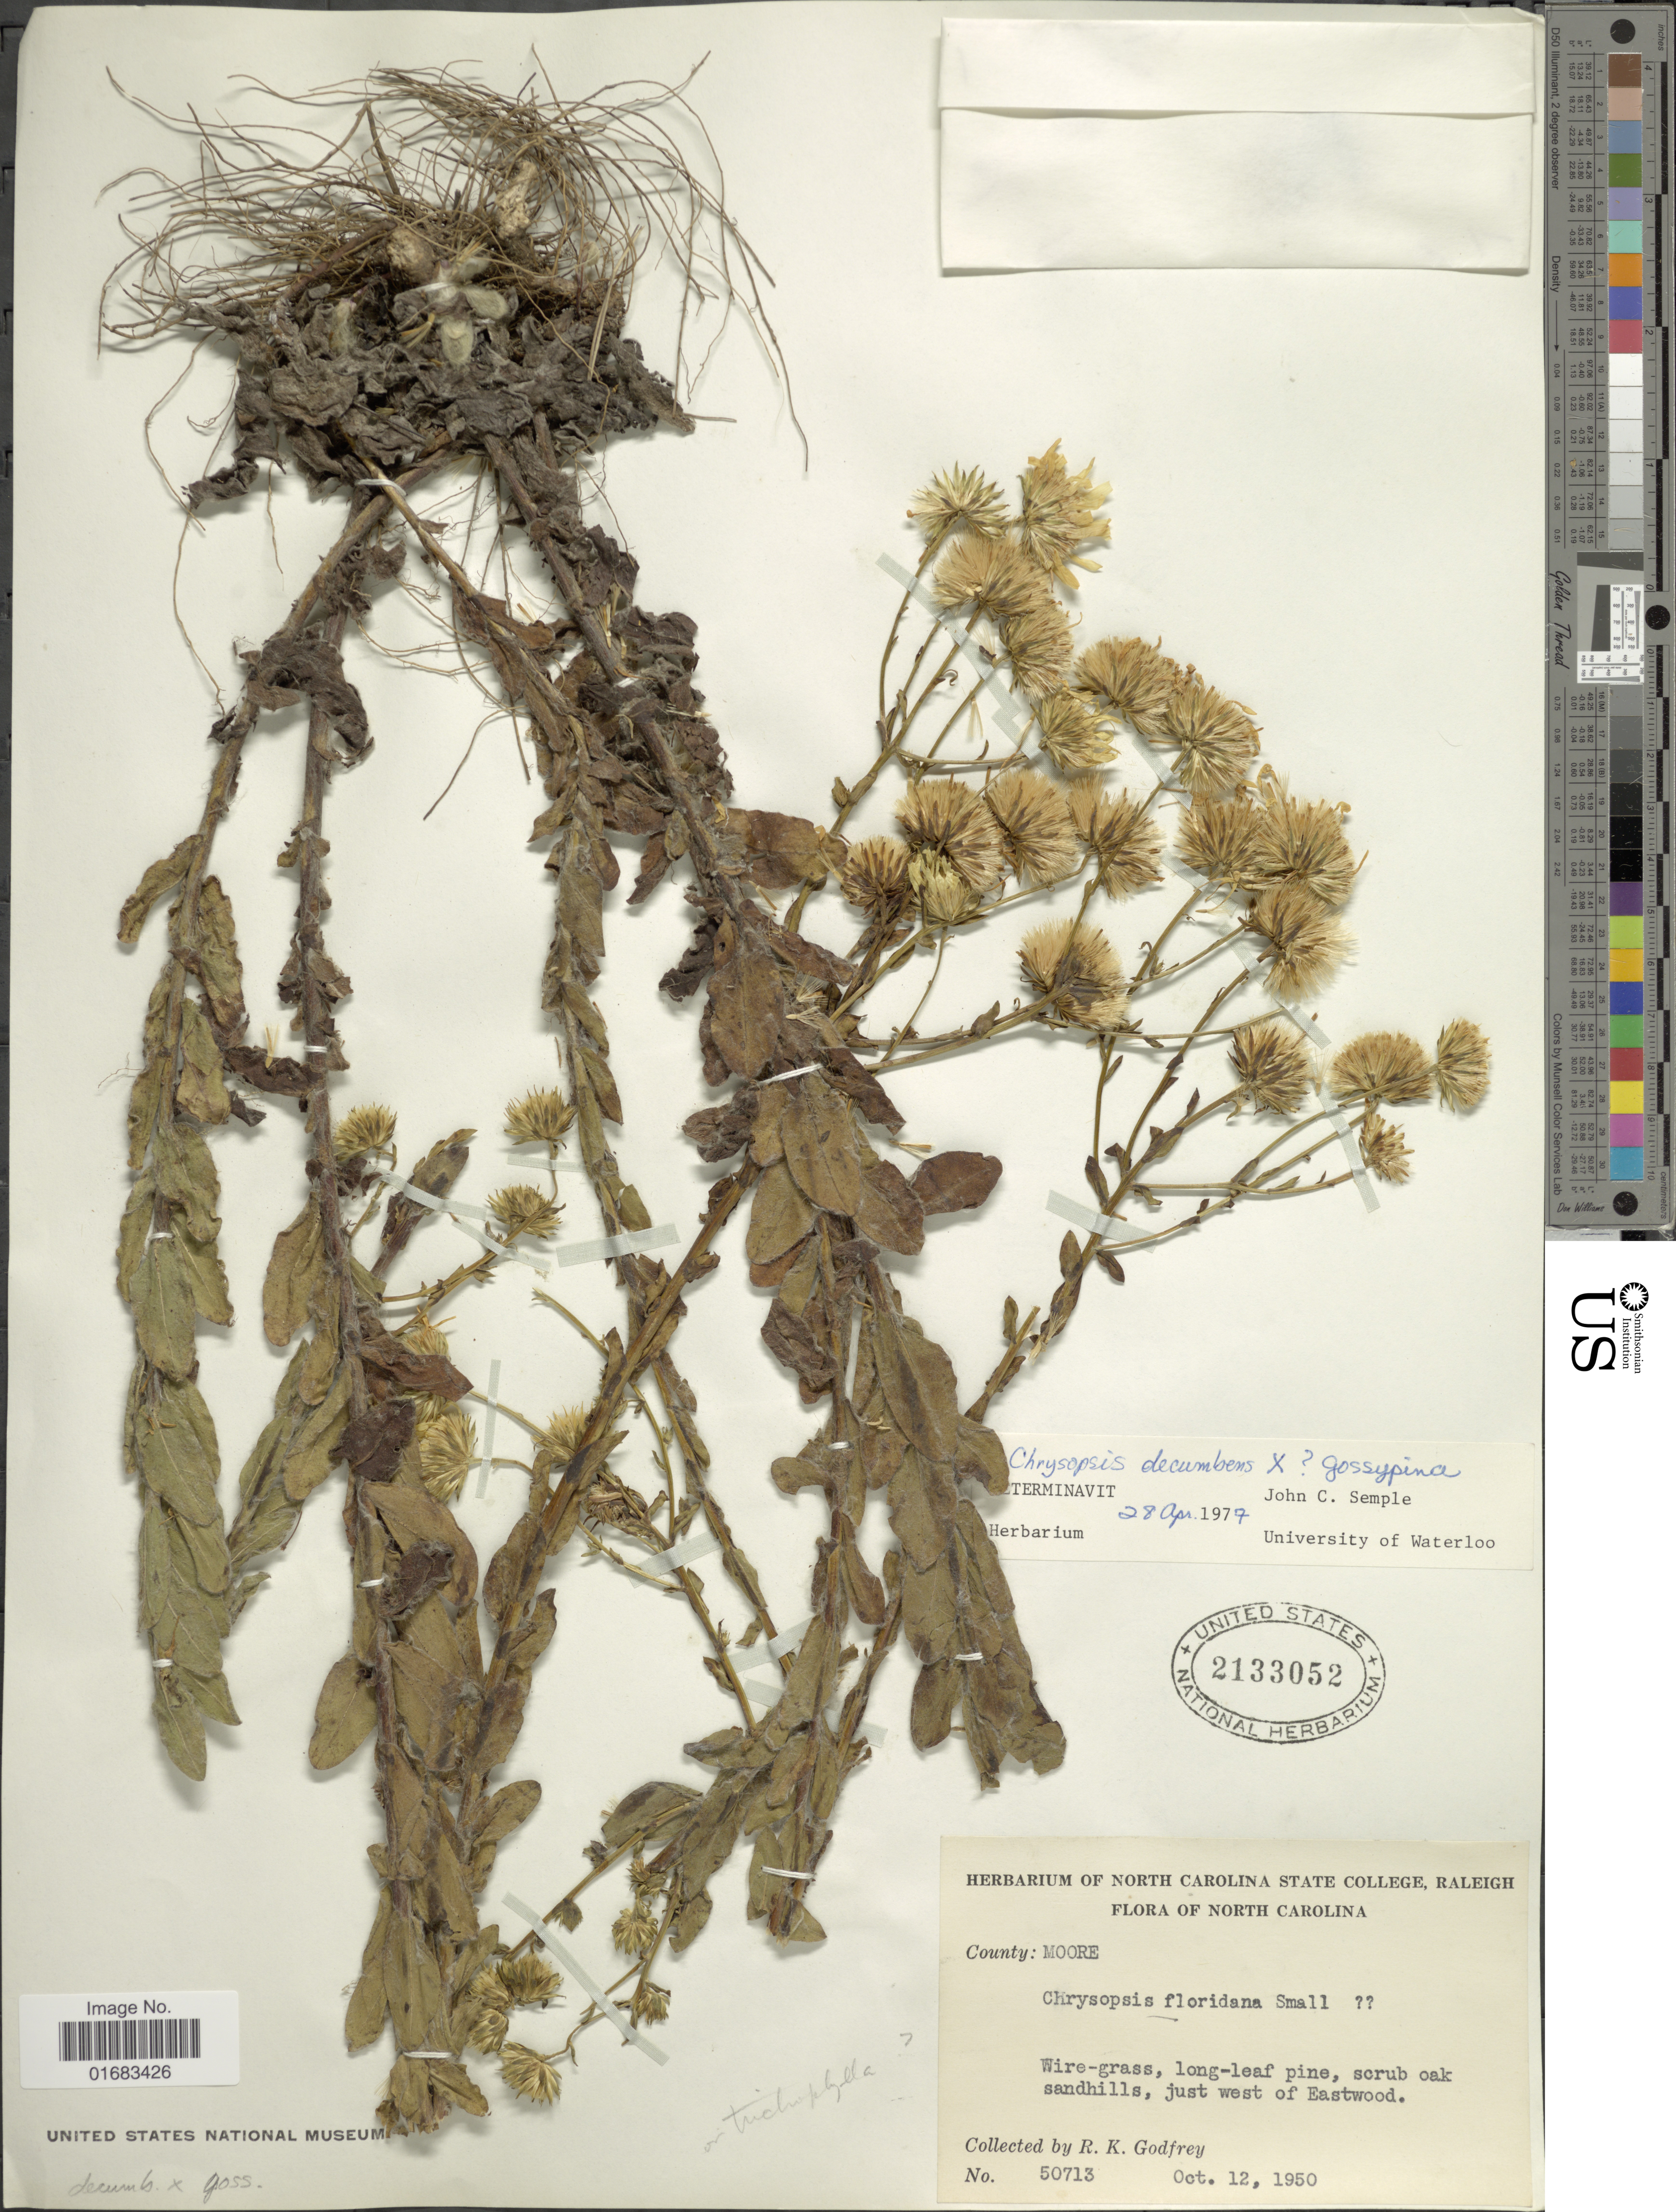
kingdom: Plantae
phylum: Tracheophyta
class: Magnoliopsida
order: Asterales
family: Asteraceae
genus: Chrysopsis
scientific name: Chrysopsis decumbens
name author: Chapm.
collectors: R. K. Godfrey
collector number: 50713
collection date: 1950-10-12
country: United States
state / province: North Carolina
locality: North Carolina. County: Moore. just west of Eastwood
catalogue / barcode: US 2133052